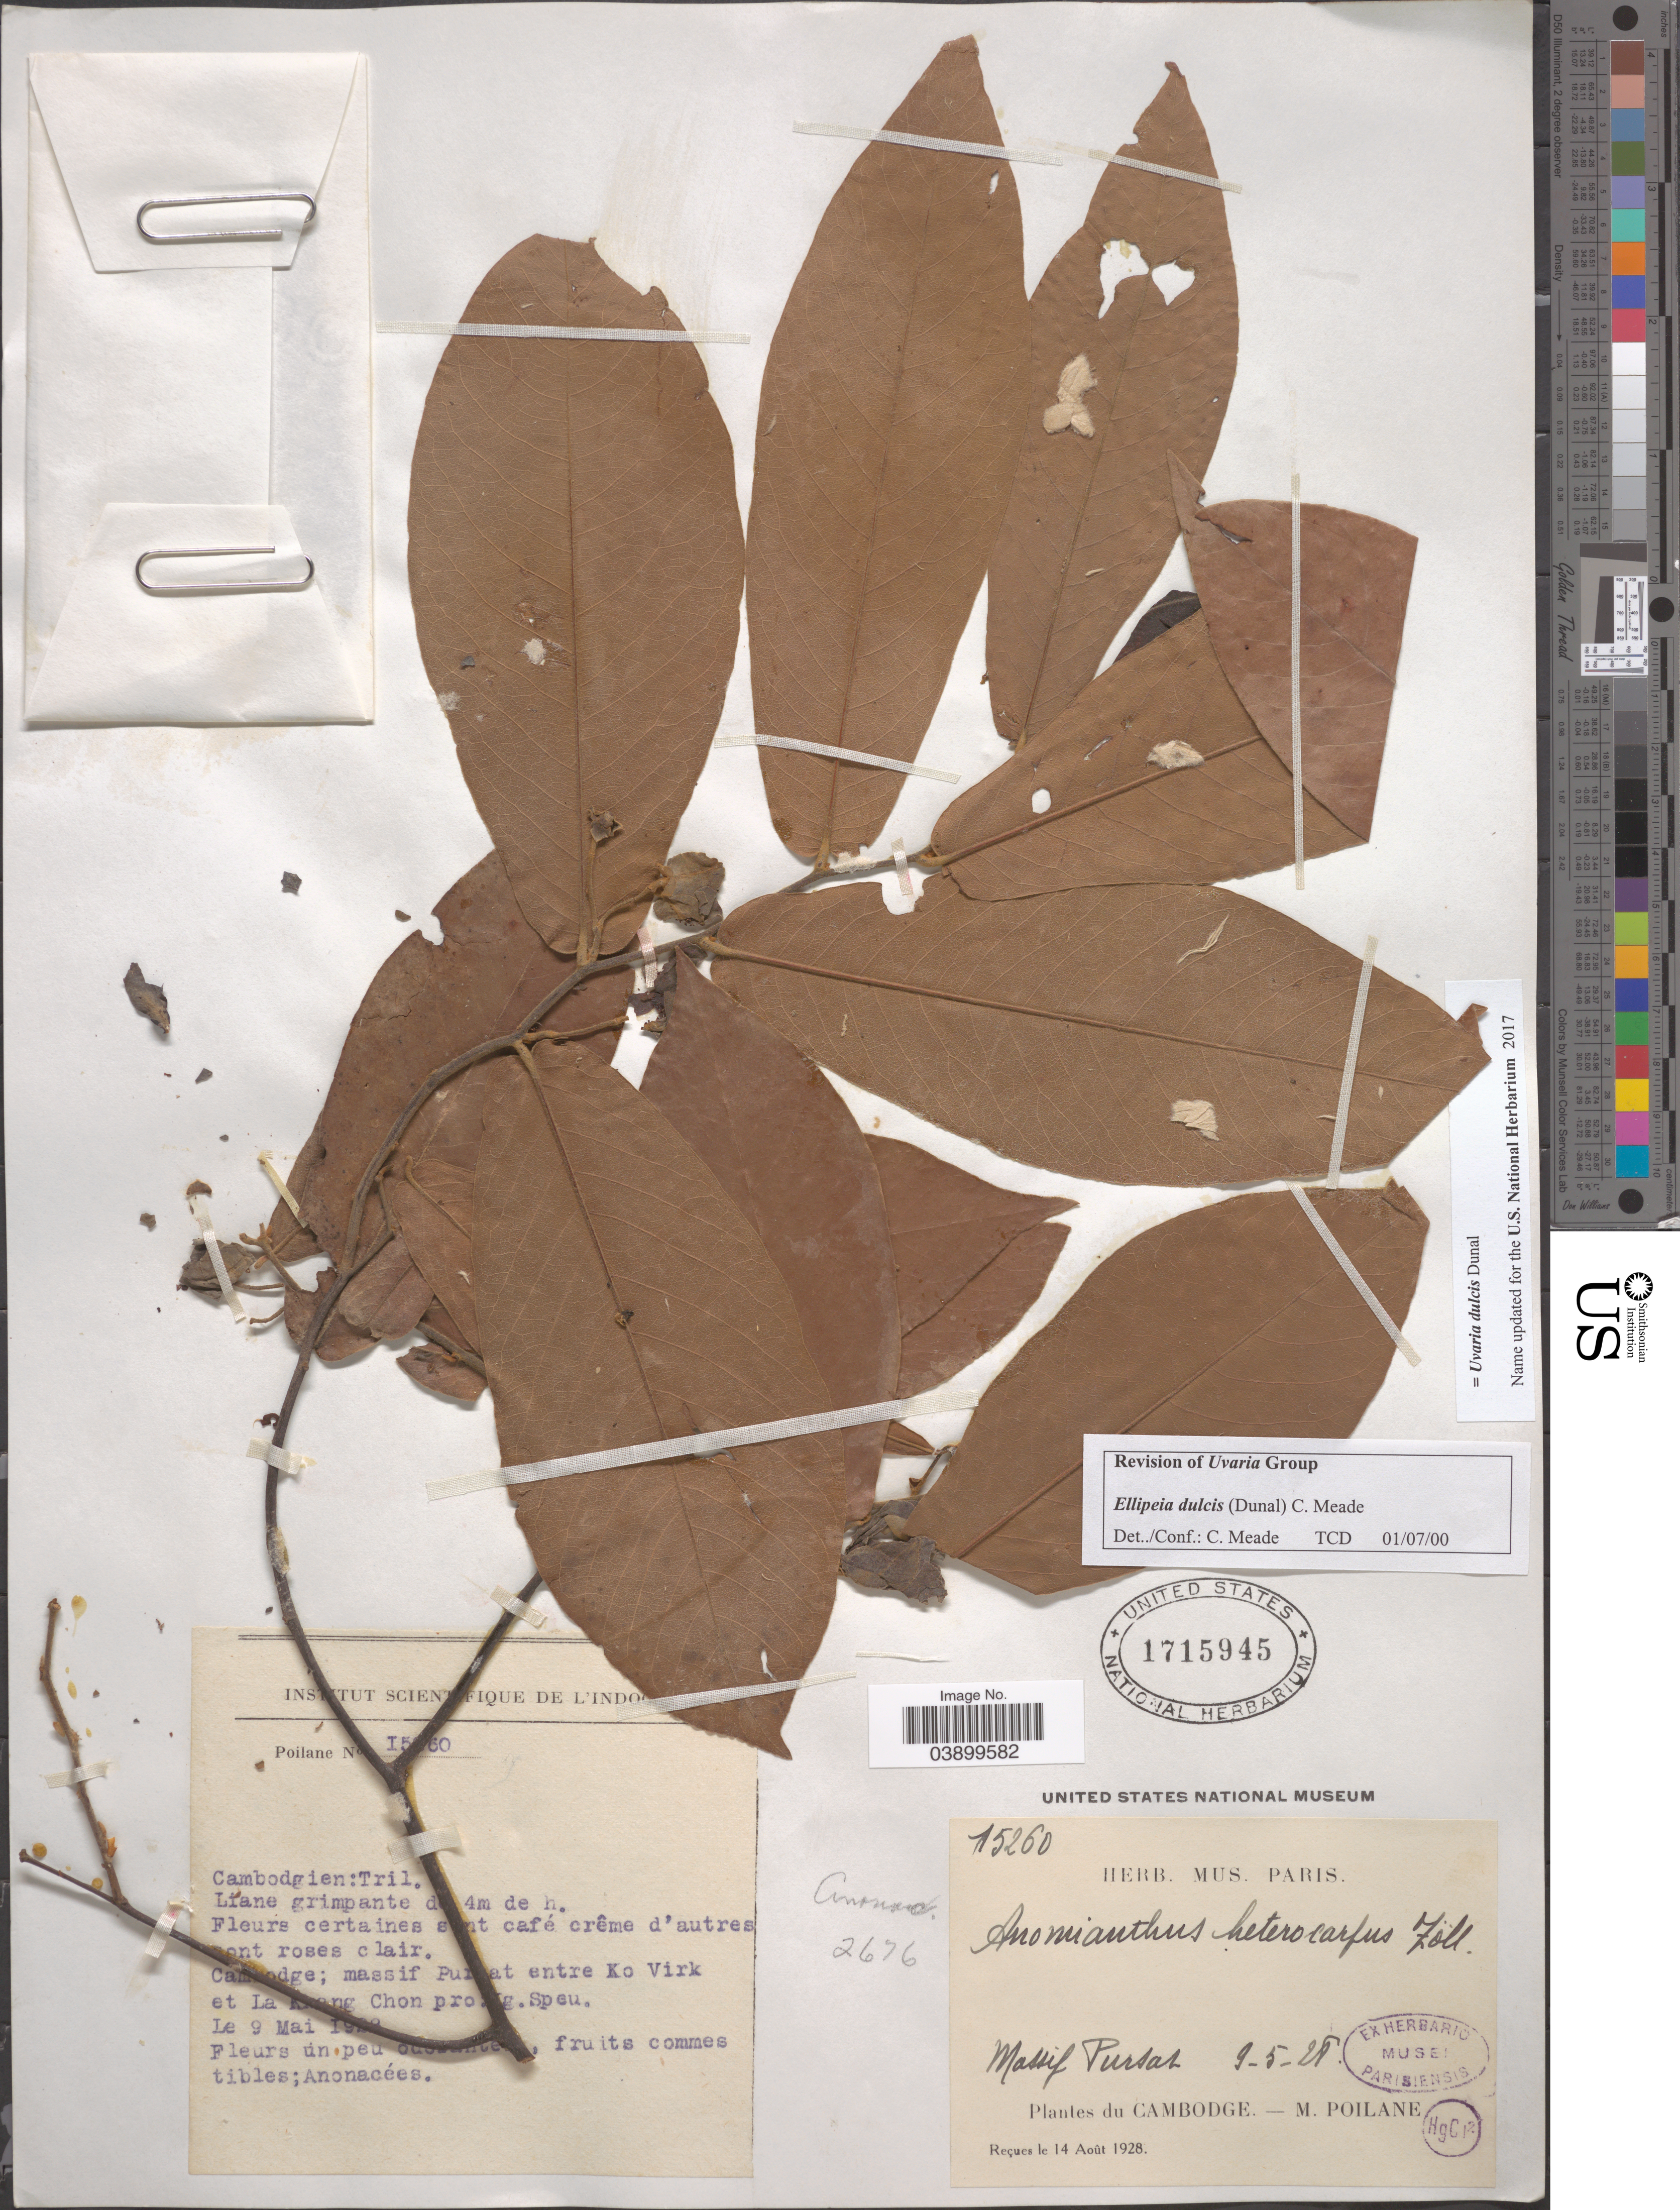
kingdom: Plantae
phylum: Tracheophyta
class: Magnoliopsida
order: Magnoliales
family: Annonaceae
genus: Uvaria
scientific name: Uvaria dulcis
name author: Dunal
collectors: M. Poilane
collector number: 15260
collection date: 1928-05-09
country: Cambodia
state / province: Pursat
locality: Massif Pursat entre Ko Virk et La [illegible text] Chon pro [illegible text] Speu.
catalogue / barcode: US 1715945